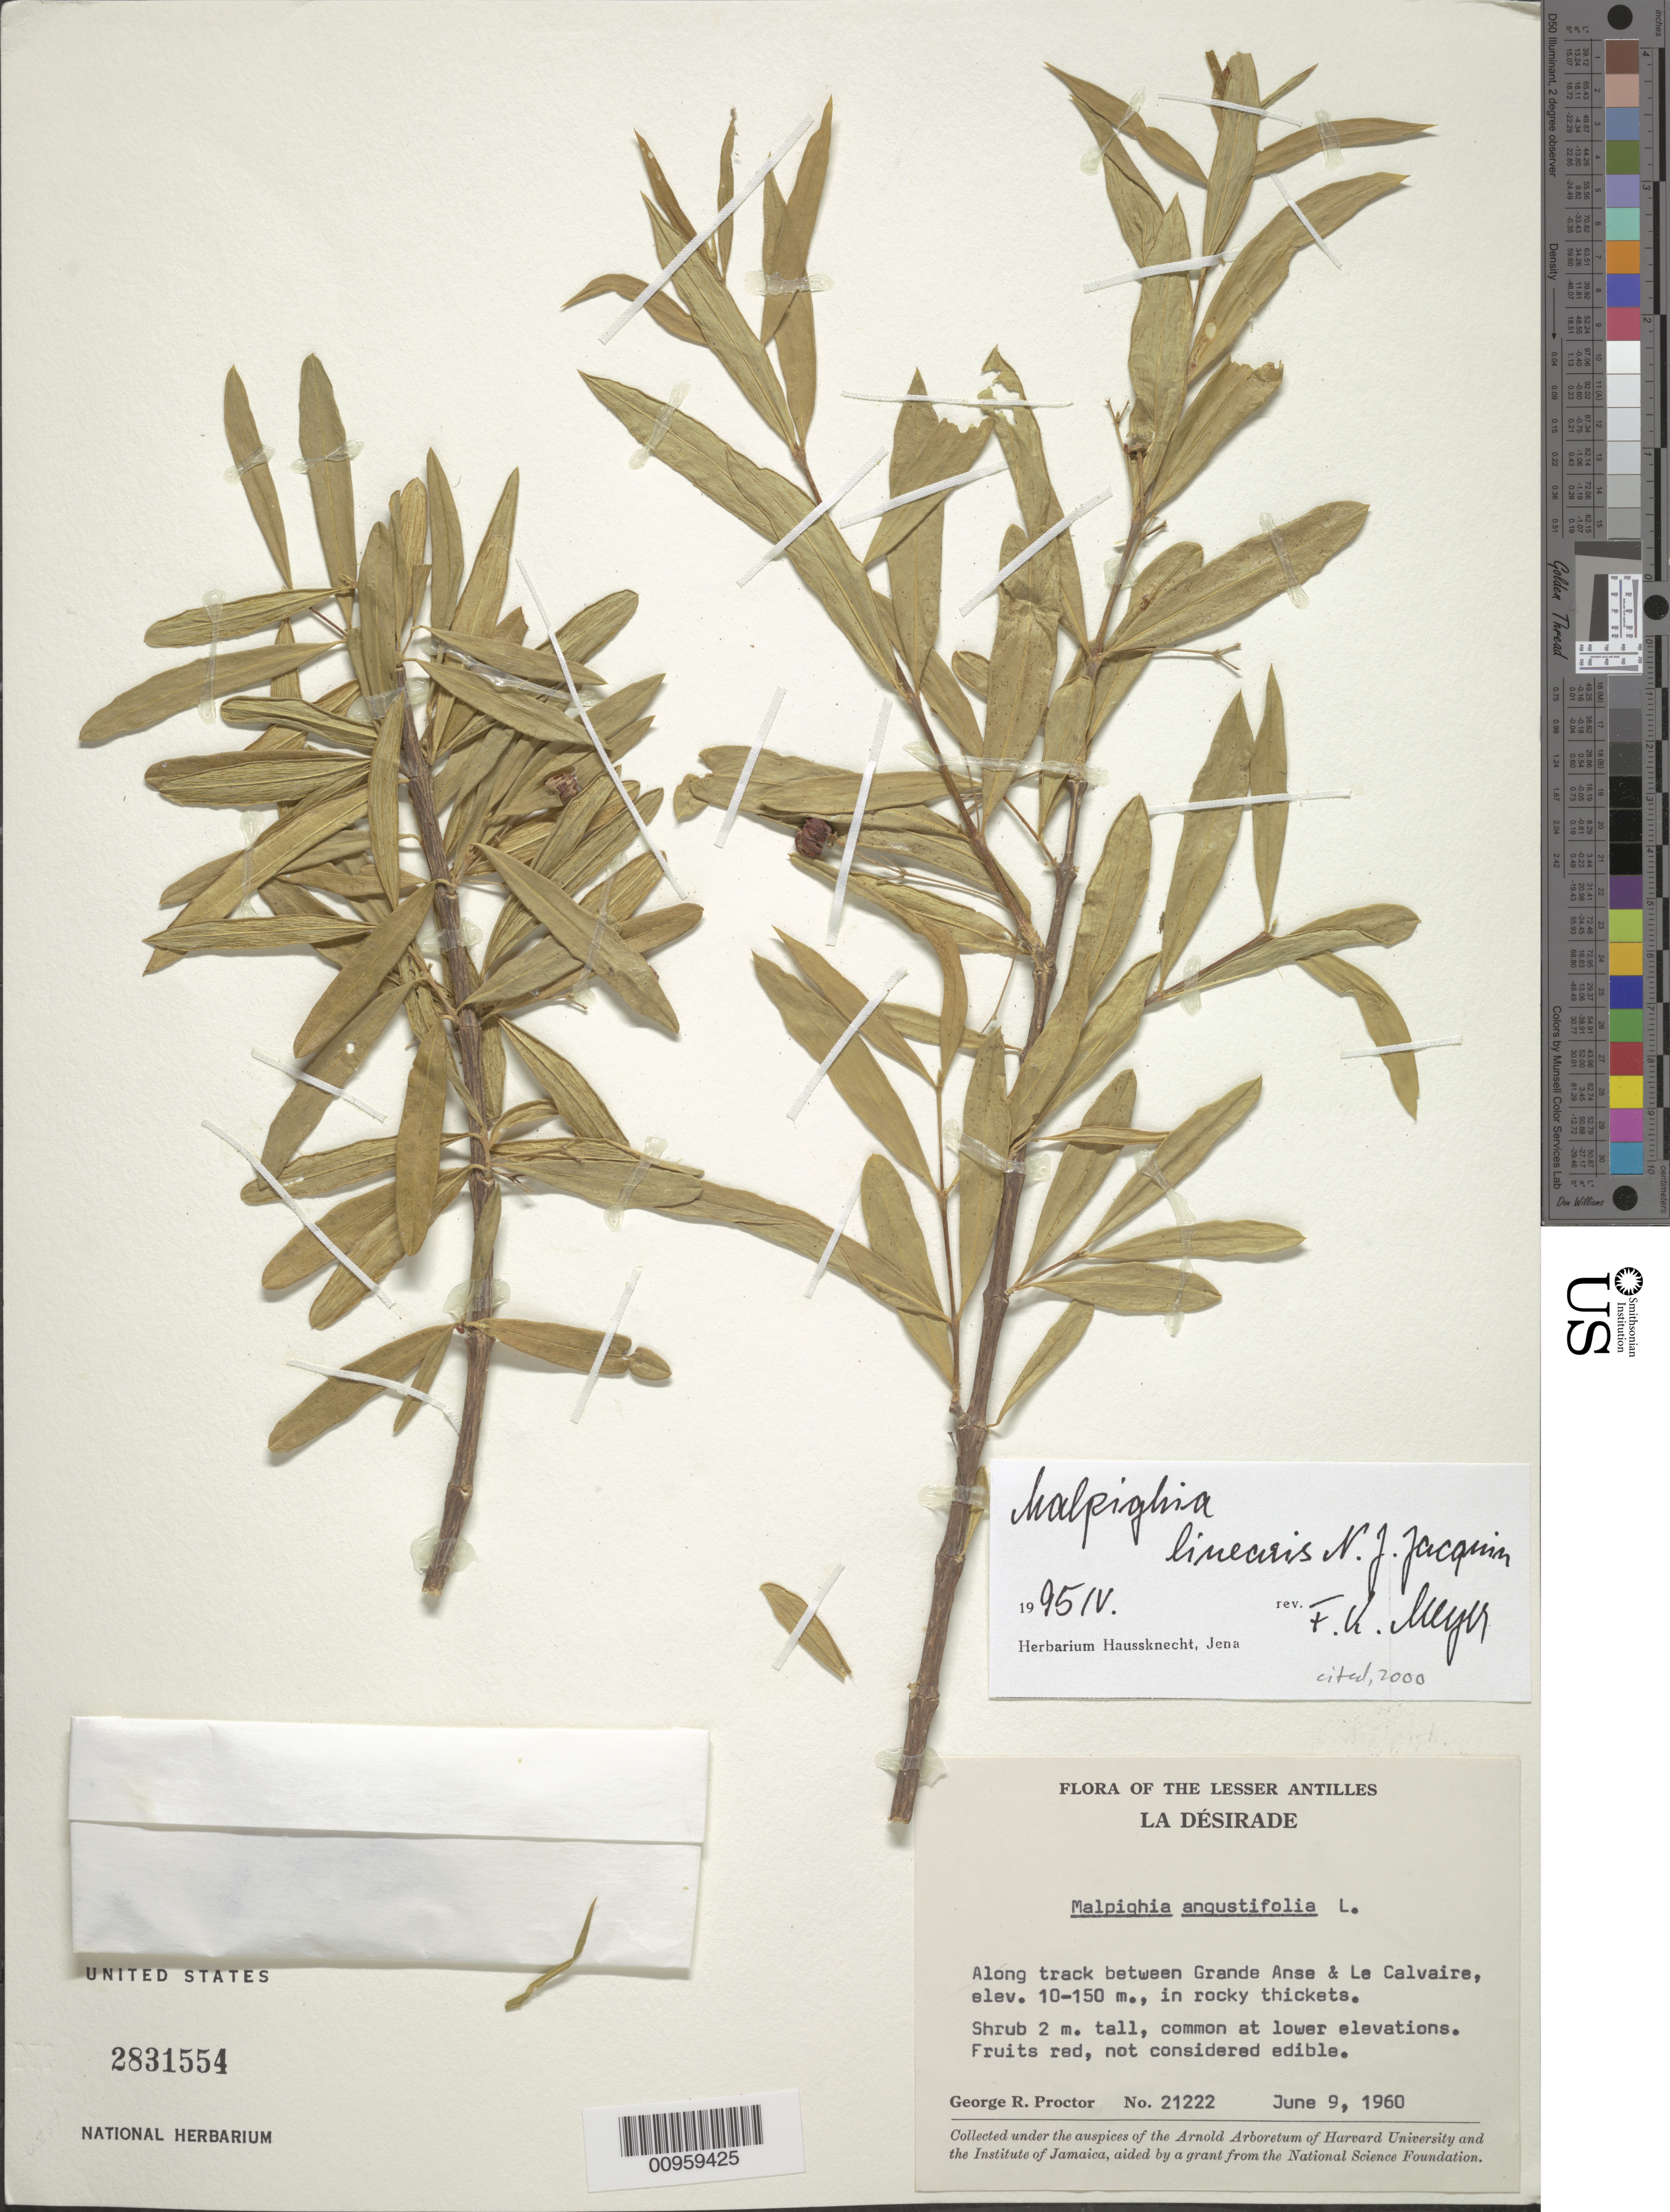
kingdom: Plantae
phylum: Tracheophyta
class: Magnoliopsida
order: Malpighiales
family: Malpighiaceae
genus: Malpighia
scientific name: Malpighia linearis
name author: Jacq.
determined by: Meyer, F. K.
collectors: G. R. Proctor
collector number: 21222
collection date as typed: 09 Jun 1960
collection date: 1960-06-09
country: Guadeloupe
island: La Désirade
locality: Along track between Grande Anse and Le Calvaire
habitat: In rocky thickets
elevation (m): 10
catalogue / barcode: US 2831554